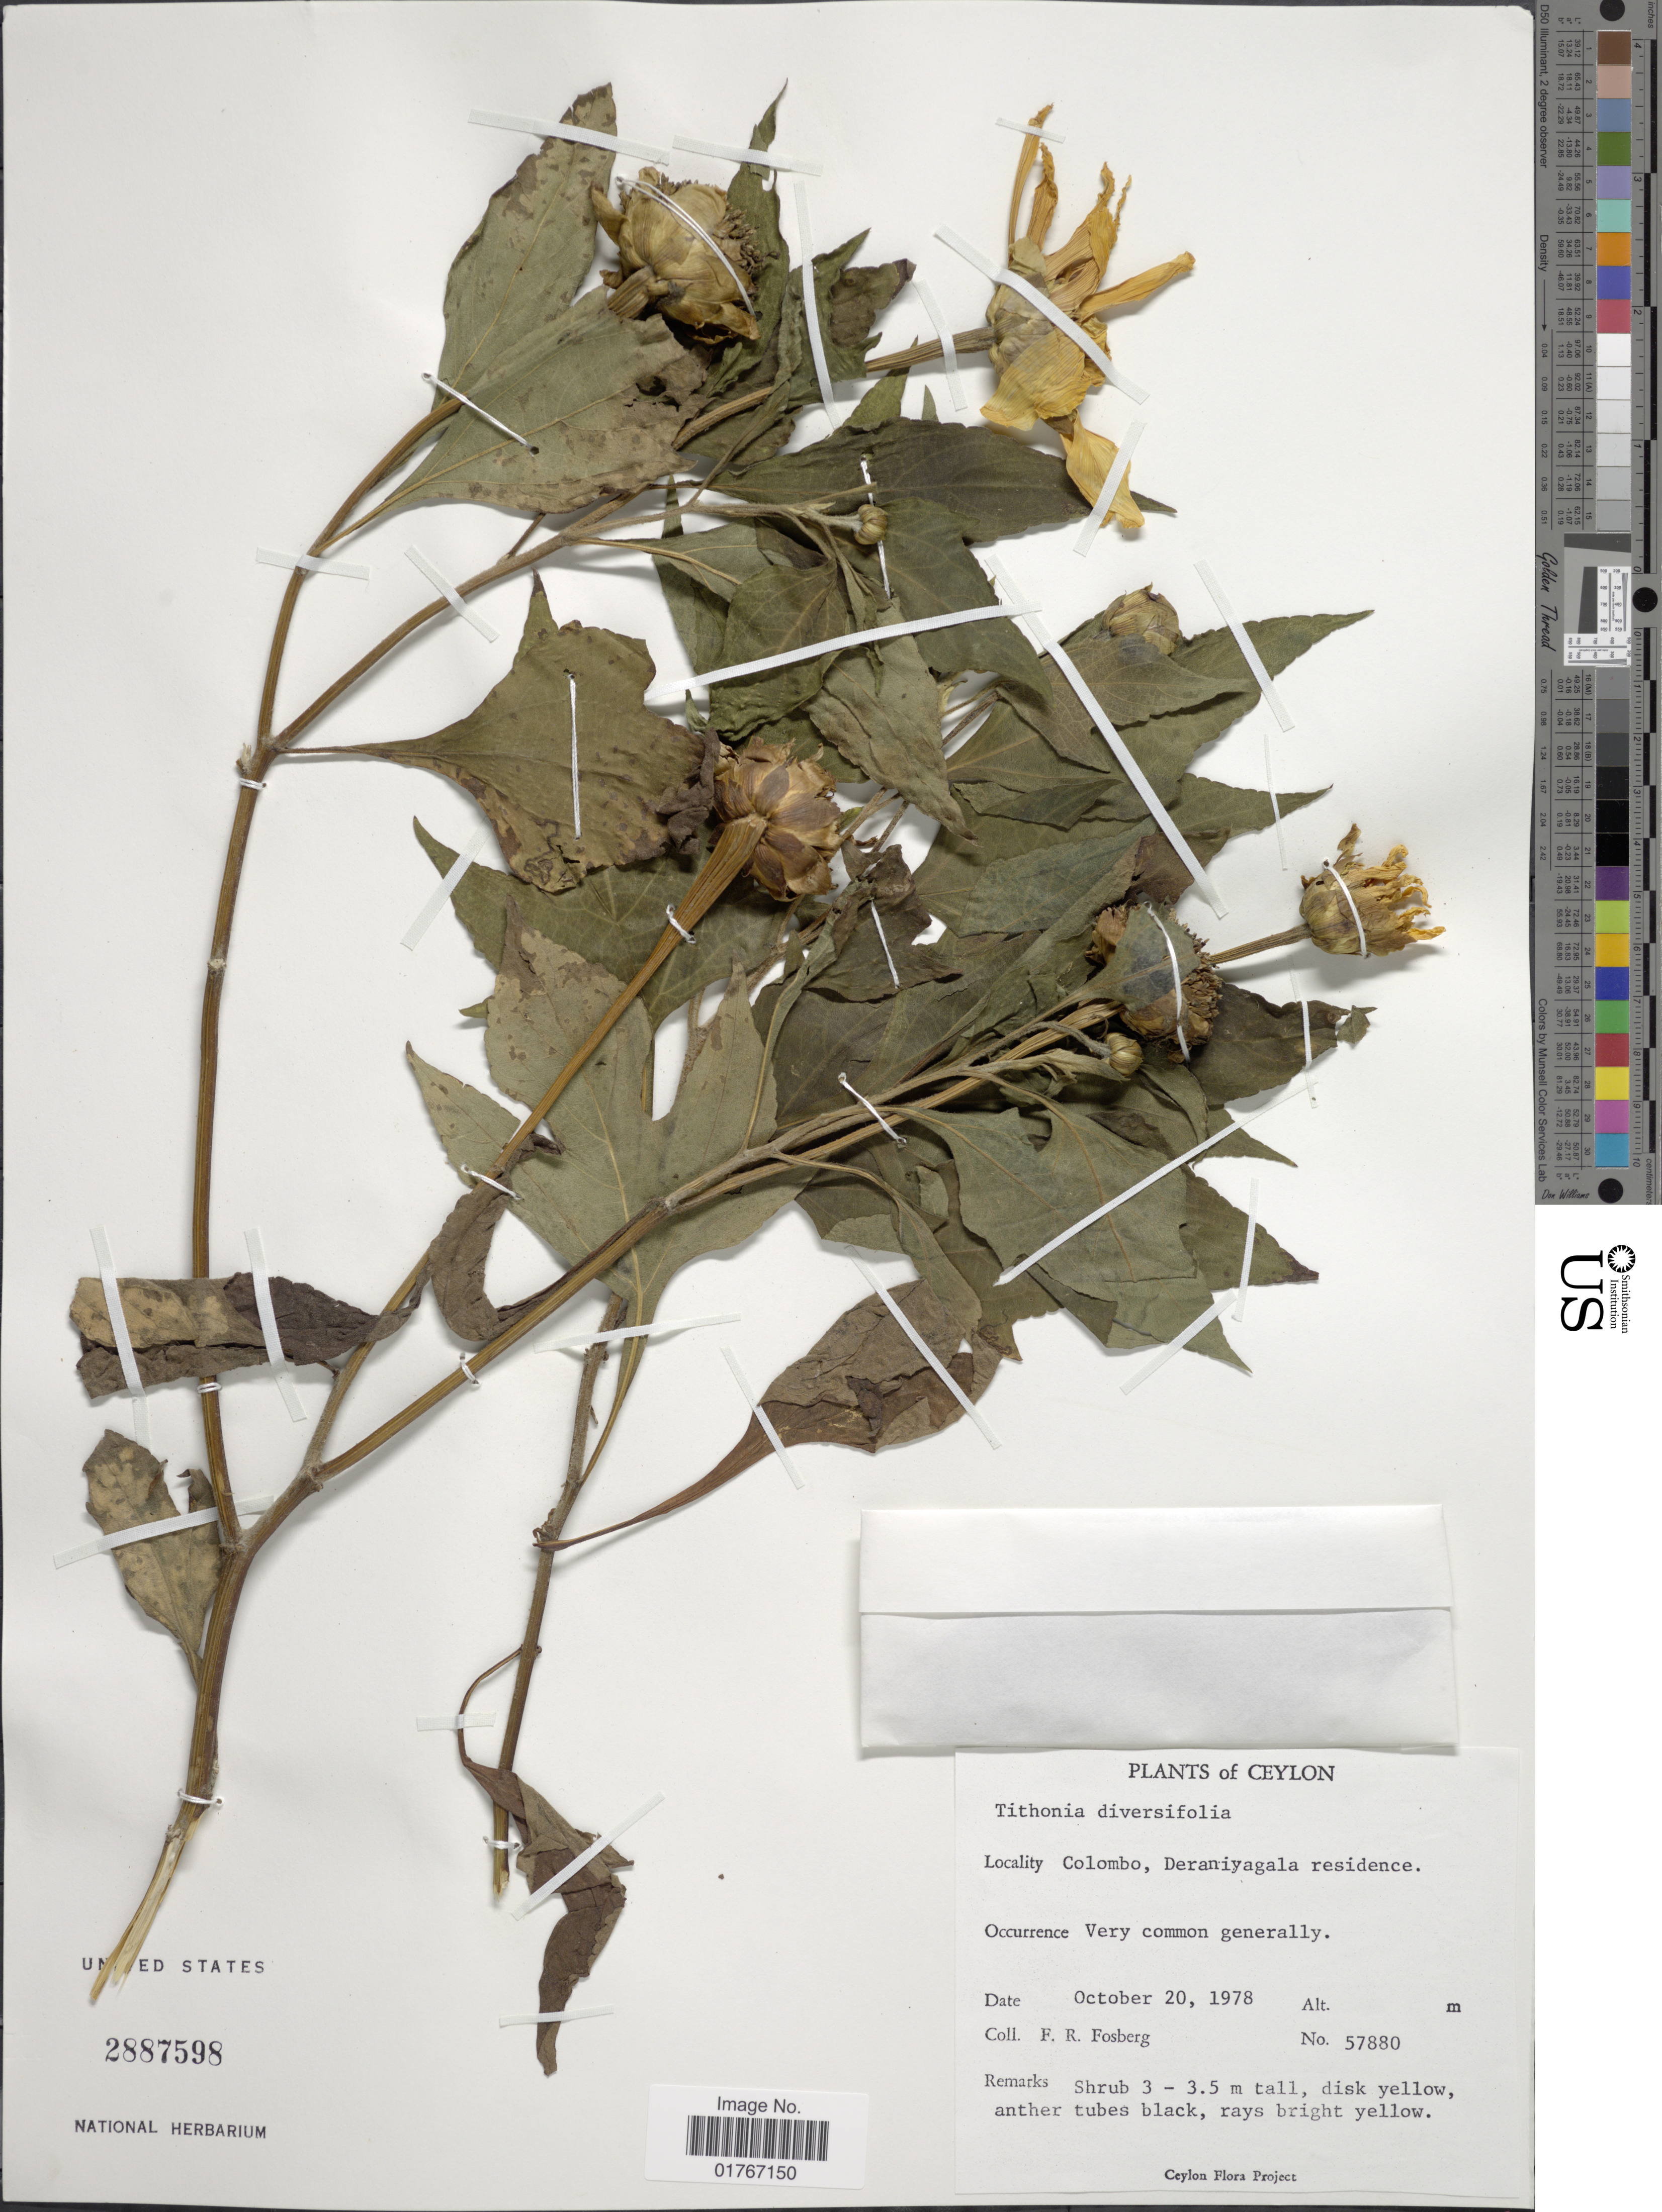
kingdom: Plantae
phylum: Tracheophyta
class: Magnoliopsida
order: Asterales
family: Asteraceae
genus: Tithonia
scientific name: Tithonia diversifolia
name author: (Hemsl.) A. Gray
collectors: F. R. Fosberg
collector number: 57880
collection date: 1978-10-20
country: Sri Lanka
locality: Ceylon, Colombo, Deraniyagala residence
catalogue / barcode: US 2887598